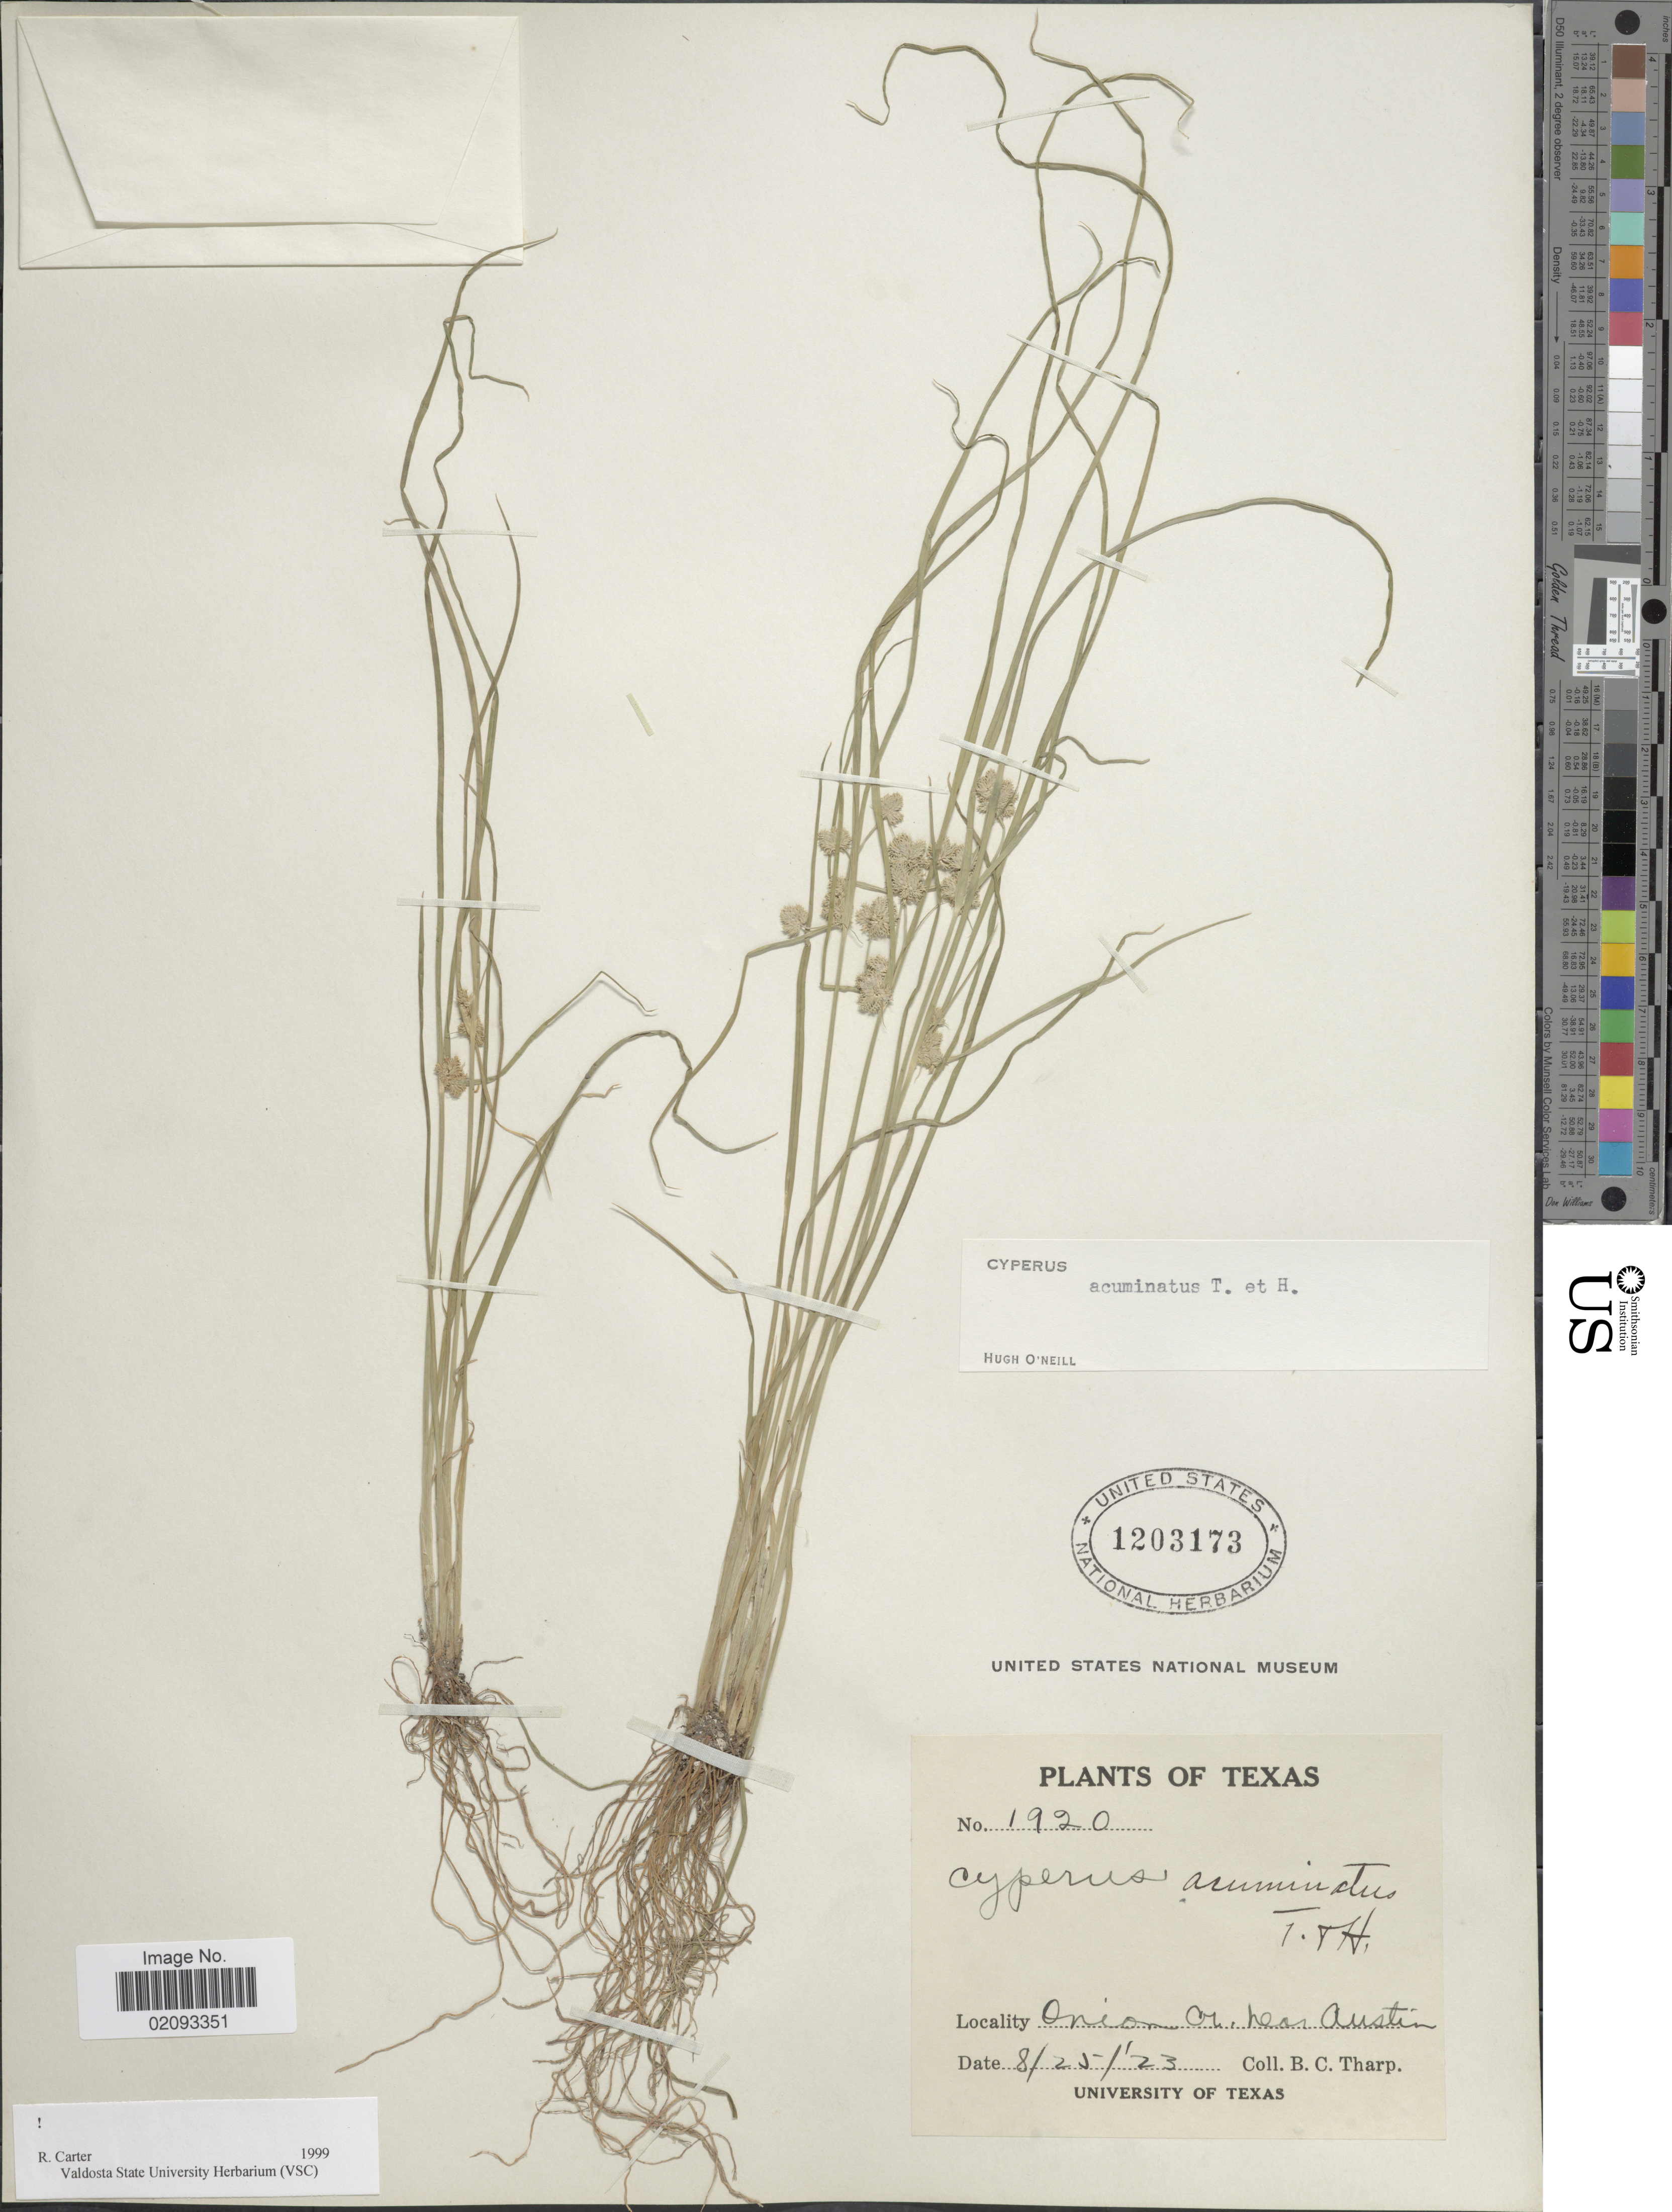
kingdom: Plantae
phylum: Tracheophyta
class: Liliopsida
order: Poales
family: Cyperaceae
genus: Cyperus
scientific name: Cyperus acuminatus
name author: Torr. & Hook.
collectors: B. C. Tharp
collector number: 1920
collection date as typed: Transcribed d/m/y: 25/8/23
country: United States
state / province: Texas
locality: Onion Cr. near Austin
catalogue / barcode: US 1203173